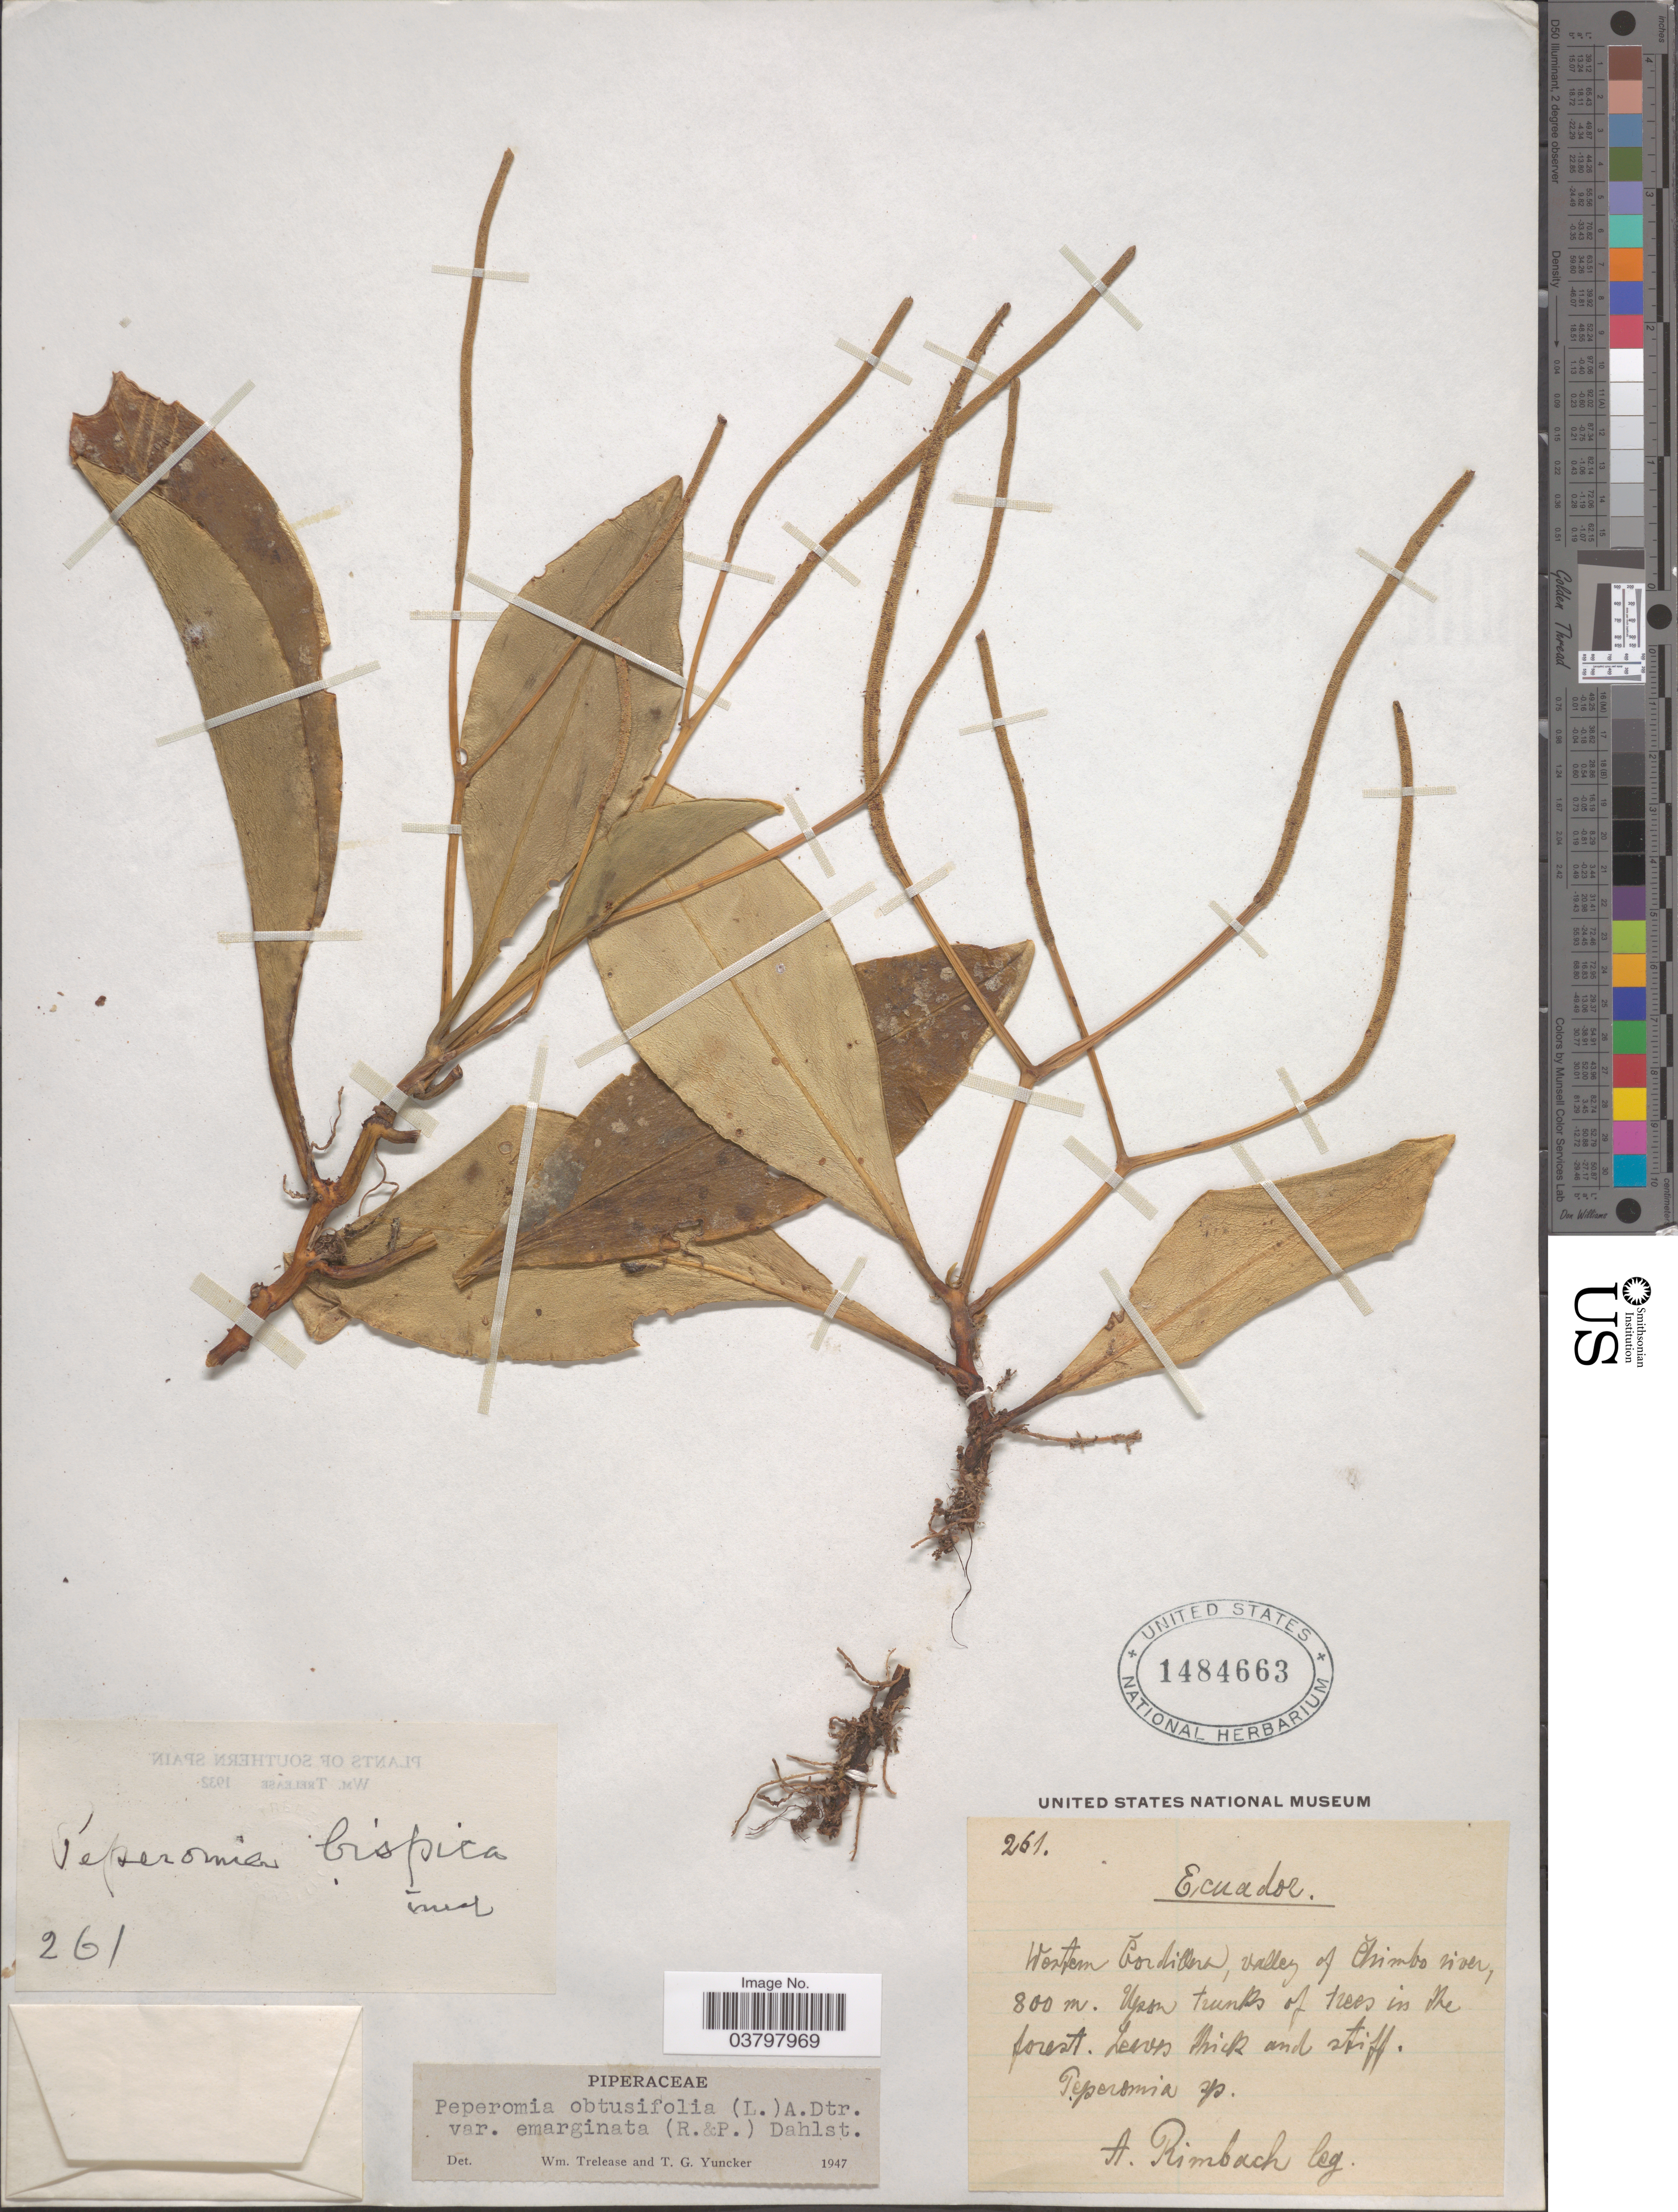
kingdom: Plantae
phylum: Tracheophyta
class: Magnoliopsida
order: Piperales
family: Piperaceae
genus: Peperomia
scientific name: Peperomia obtusifolia var. emarginata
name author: (Ruiz & Pav.) Dahlst.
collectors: A. Rimbach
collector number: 261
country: Ecuador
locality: Western Cordillera, valley of Chimbo river.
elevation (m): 800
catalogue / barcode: US 1484663